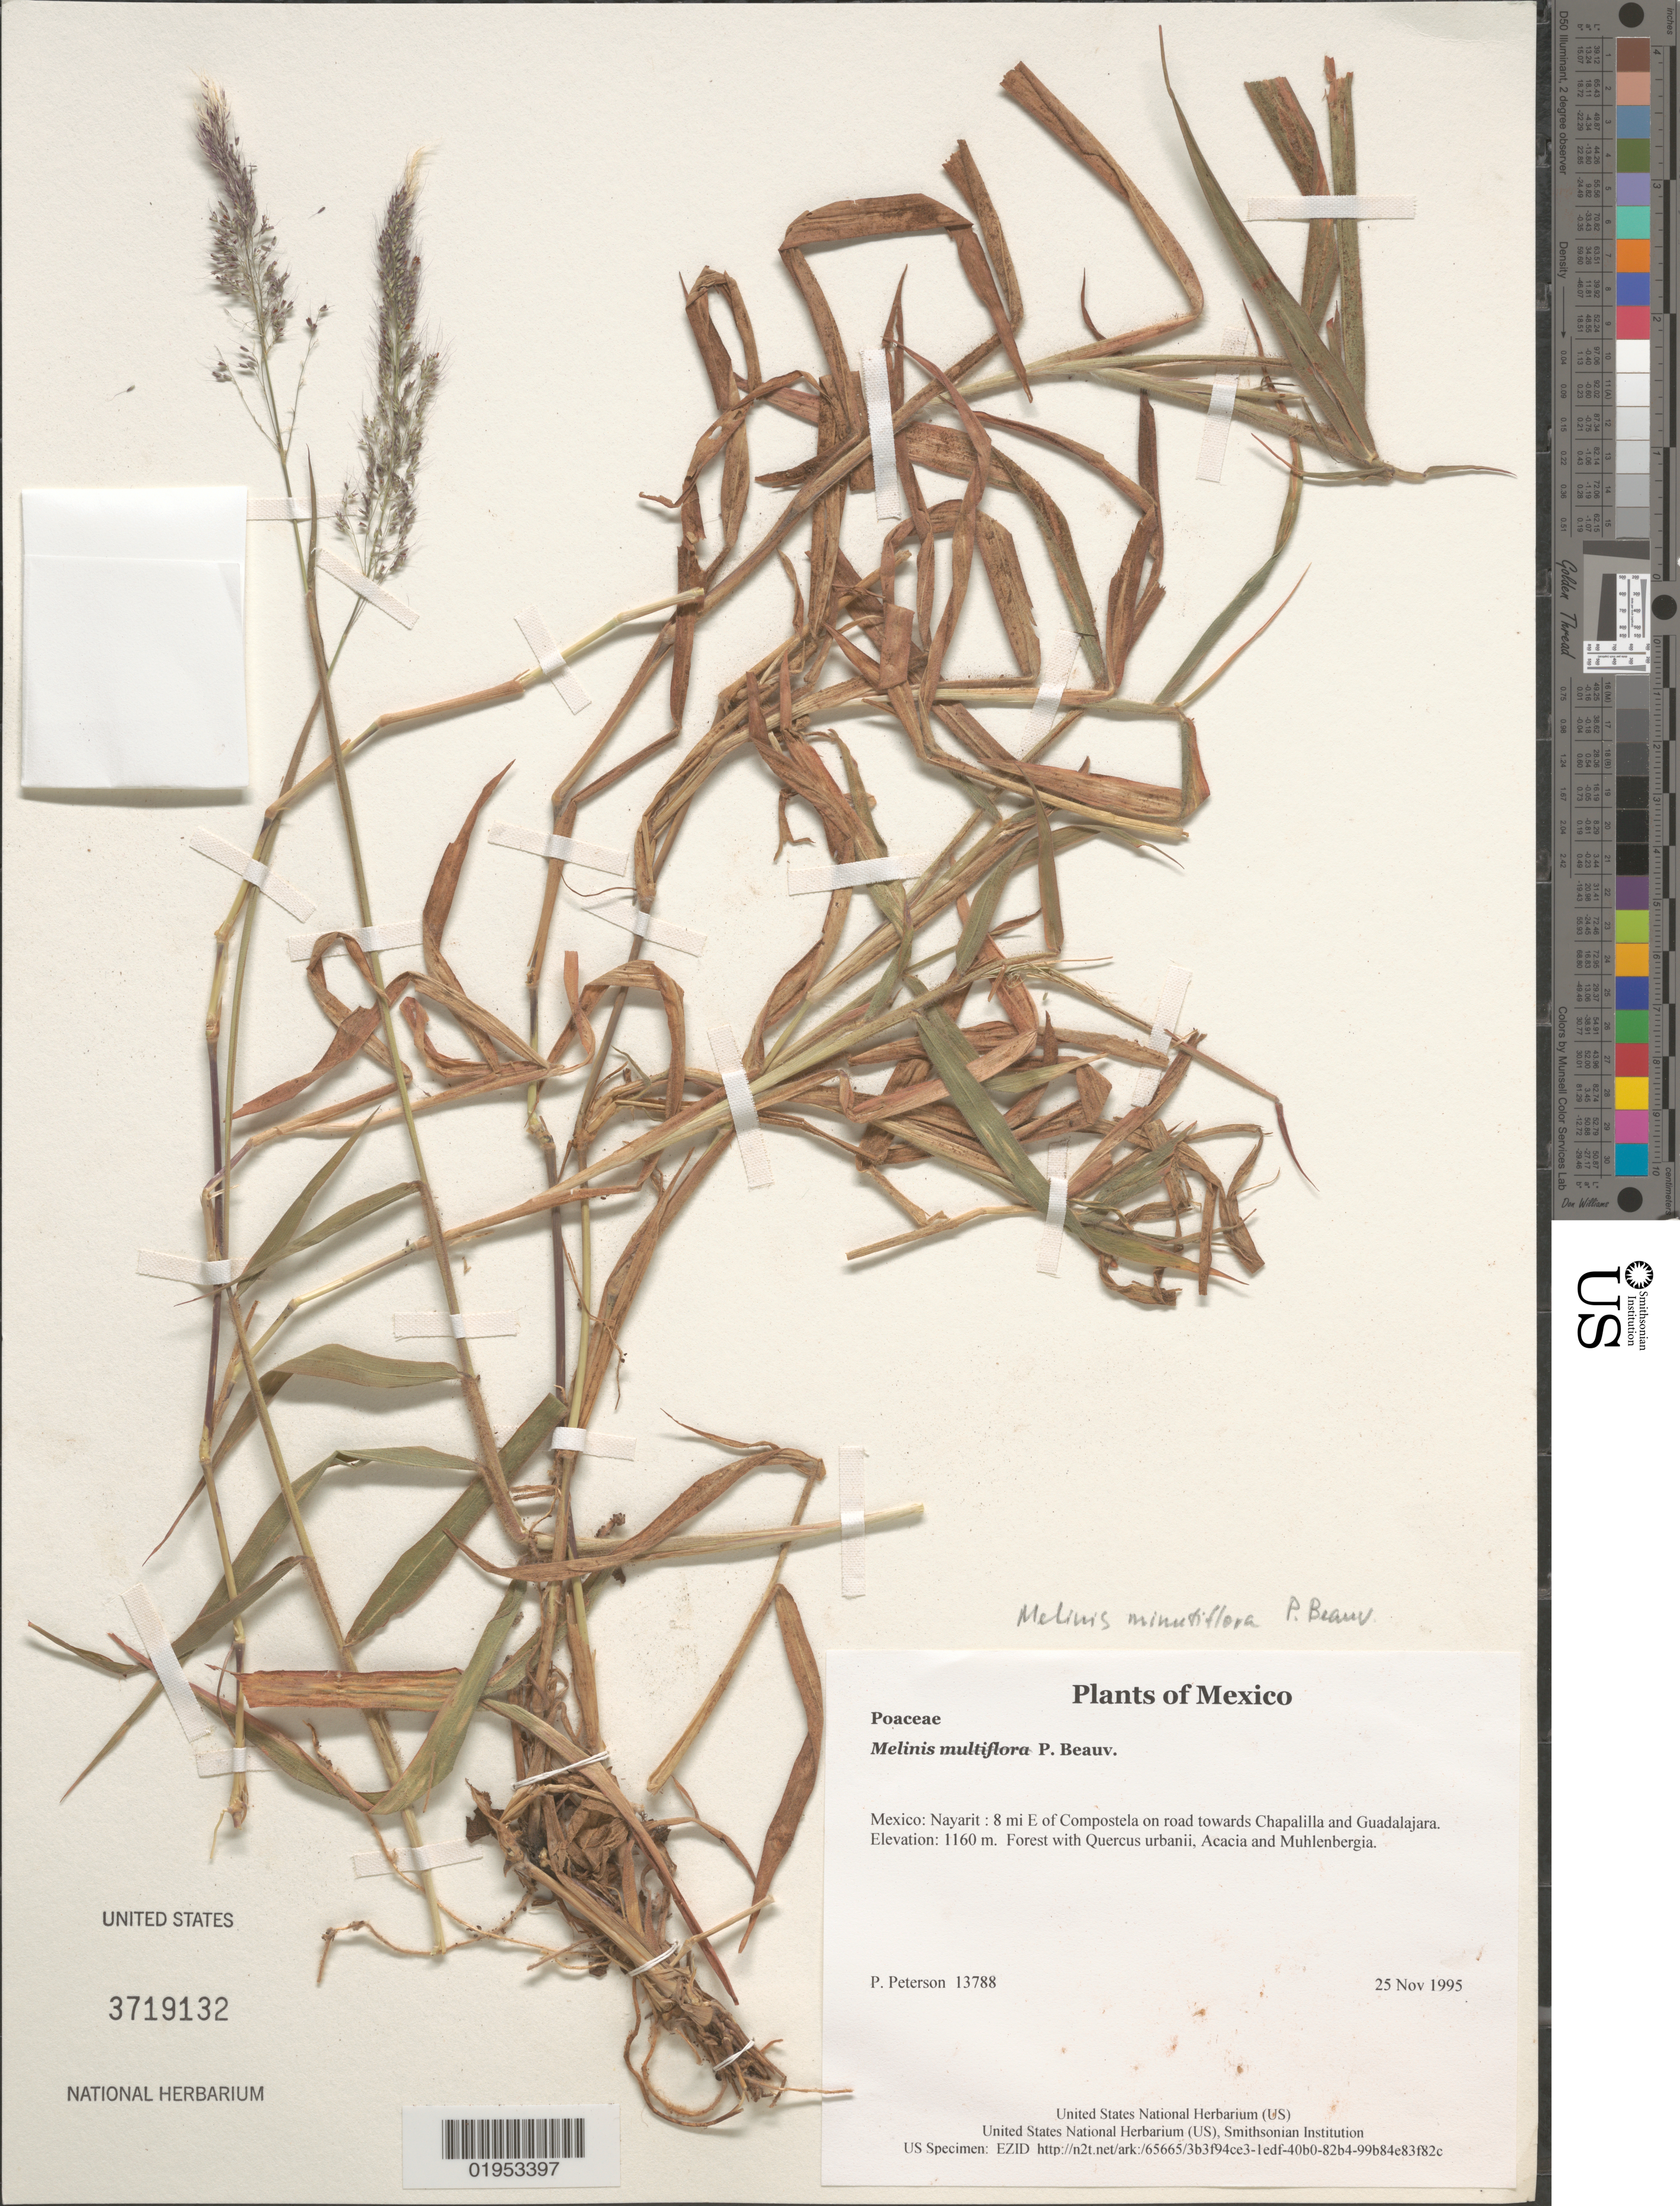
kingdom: Plantae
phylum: Tracheophyta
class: Liliopsida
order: Poales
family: Poaceae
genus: Melinis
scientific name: Melinis multiflora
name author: P. Beauv.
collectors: P. M. Peterson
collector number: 13788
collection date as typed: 25 Nov 1995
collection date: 1995-11-25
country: Mexico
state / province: Nayarit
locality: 8 mi E of Compostela on road towards Chapalilla and Guadalajara.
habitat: Forest with Quercus urbanii, Acacia and Muhlenbergia.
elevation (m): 1160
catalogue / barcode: US 3719132